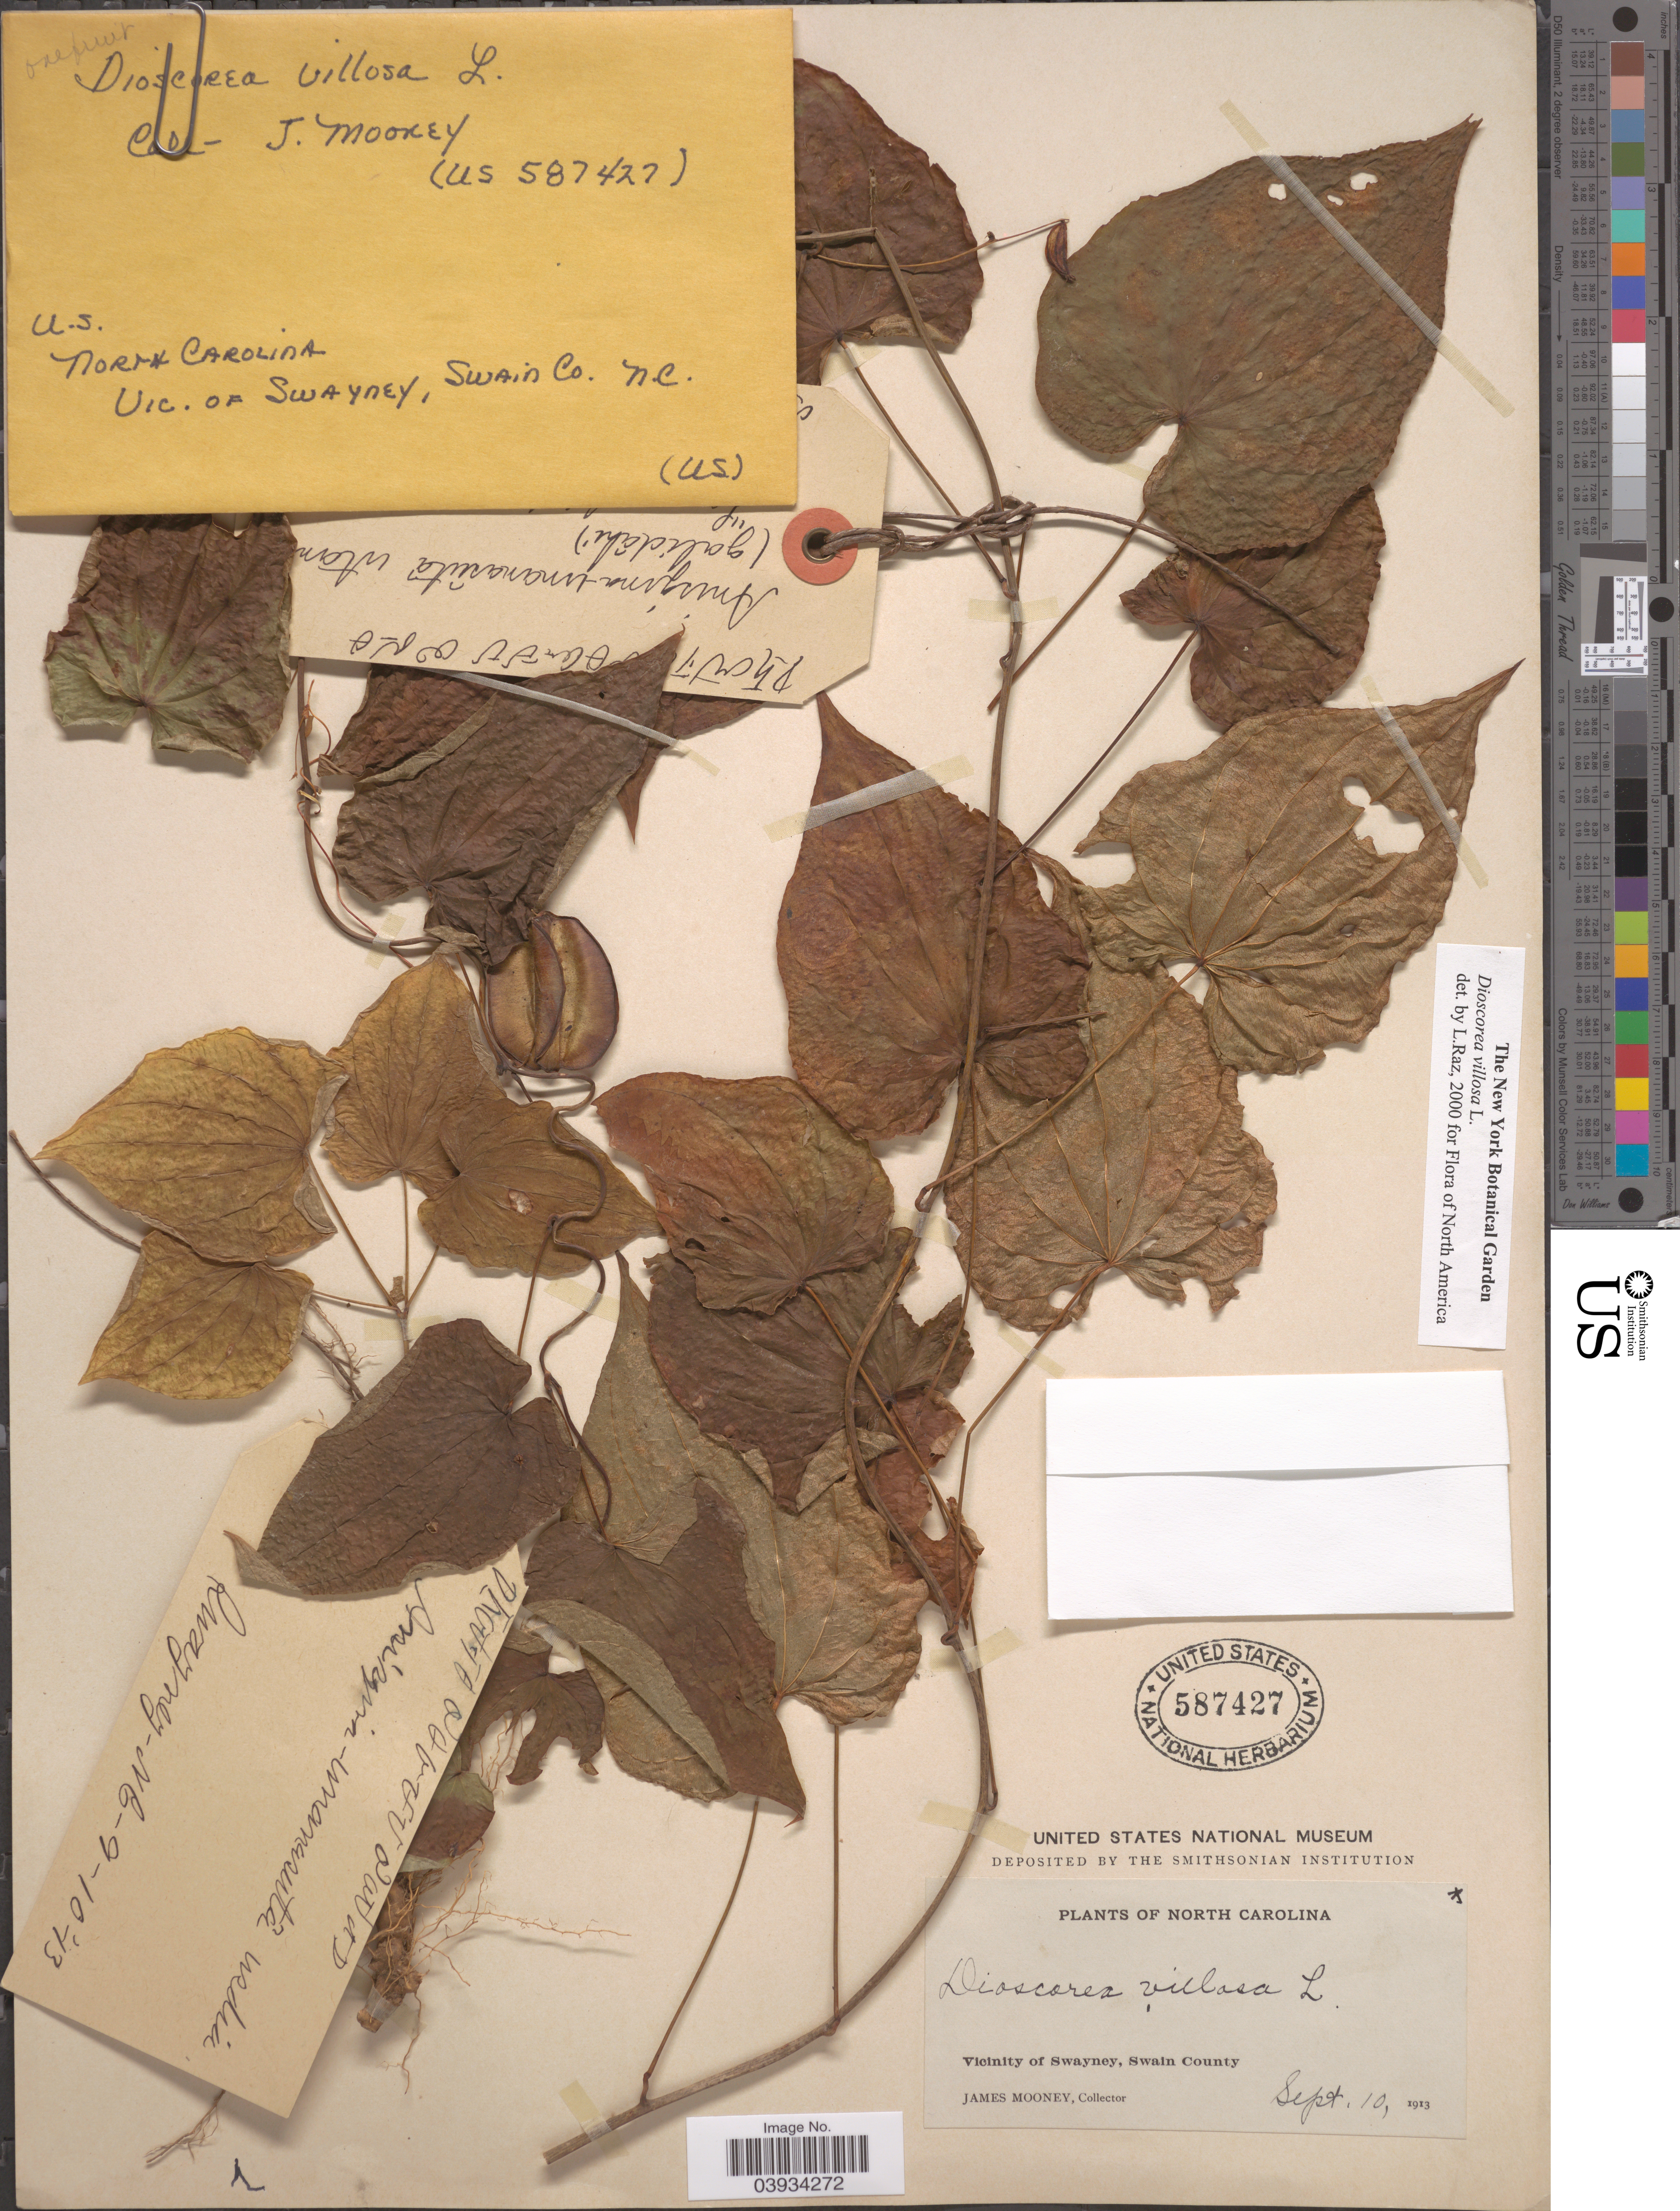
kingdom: Plantae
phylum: Tracheophyta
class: Liliopsida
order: Dioscoreales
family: Dioscoreaceae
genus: Dioscorea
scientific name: Dioscorea villosa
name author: L.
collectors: J. Mooney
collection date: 1913-09-10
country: United States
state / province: North Carolina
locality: Vicinity of Swayney, Swain County.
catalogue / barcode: US 587427